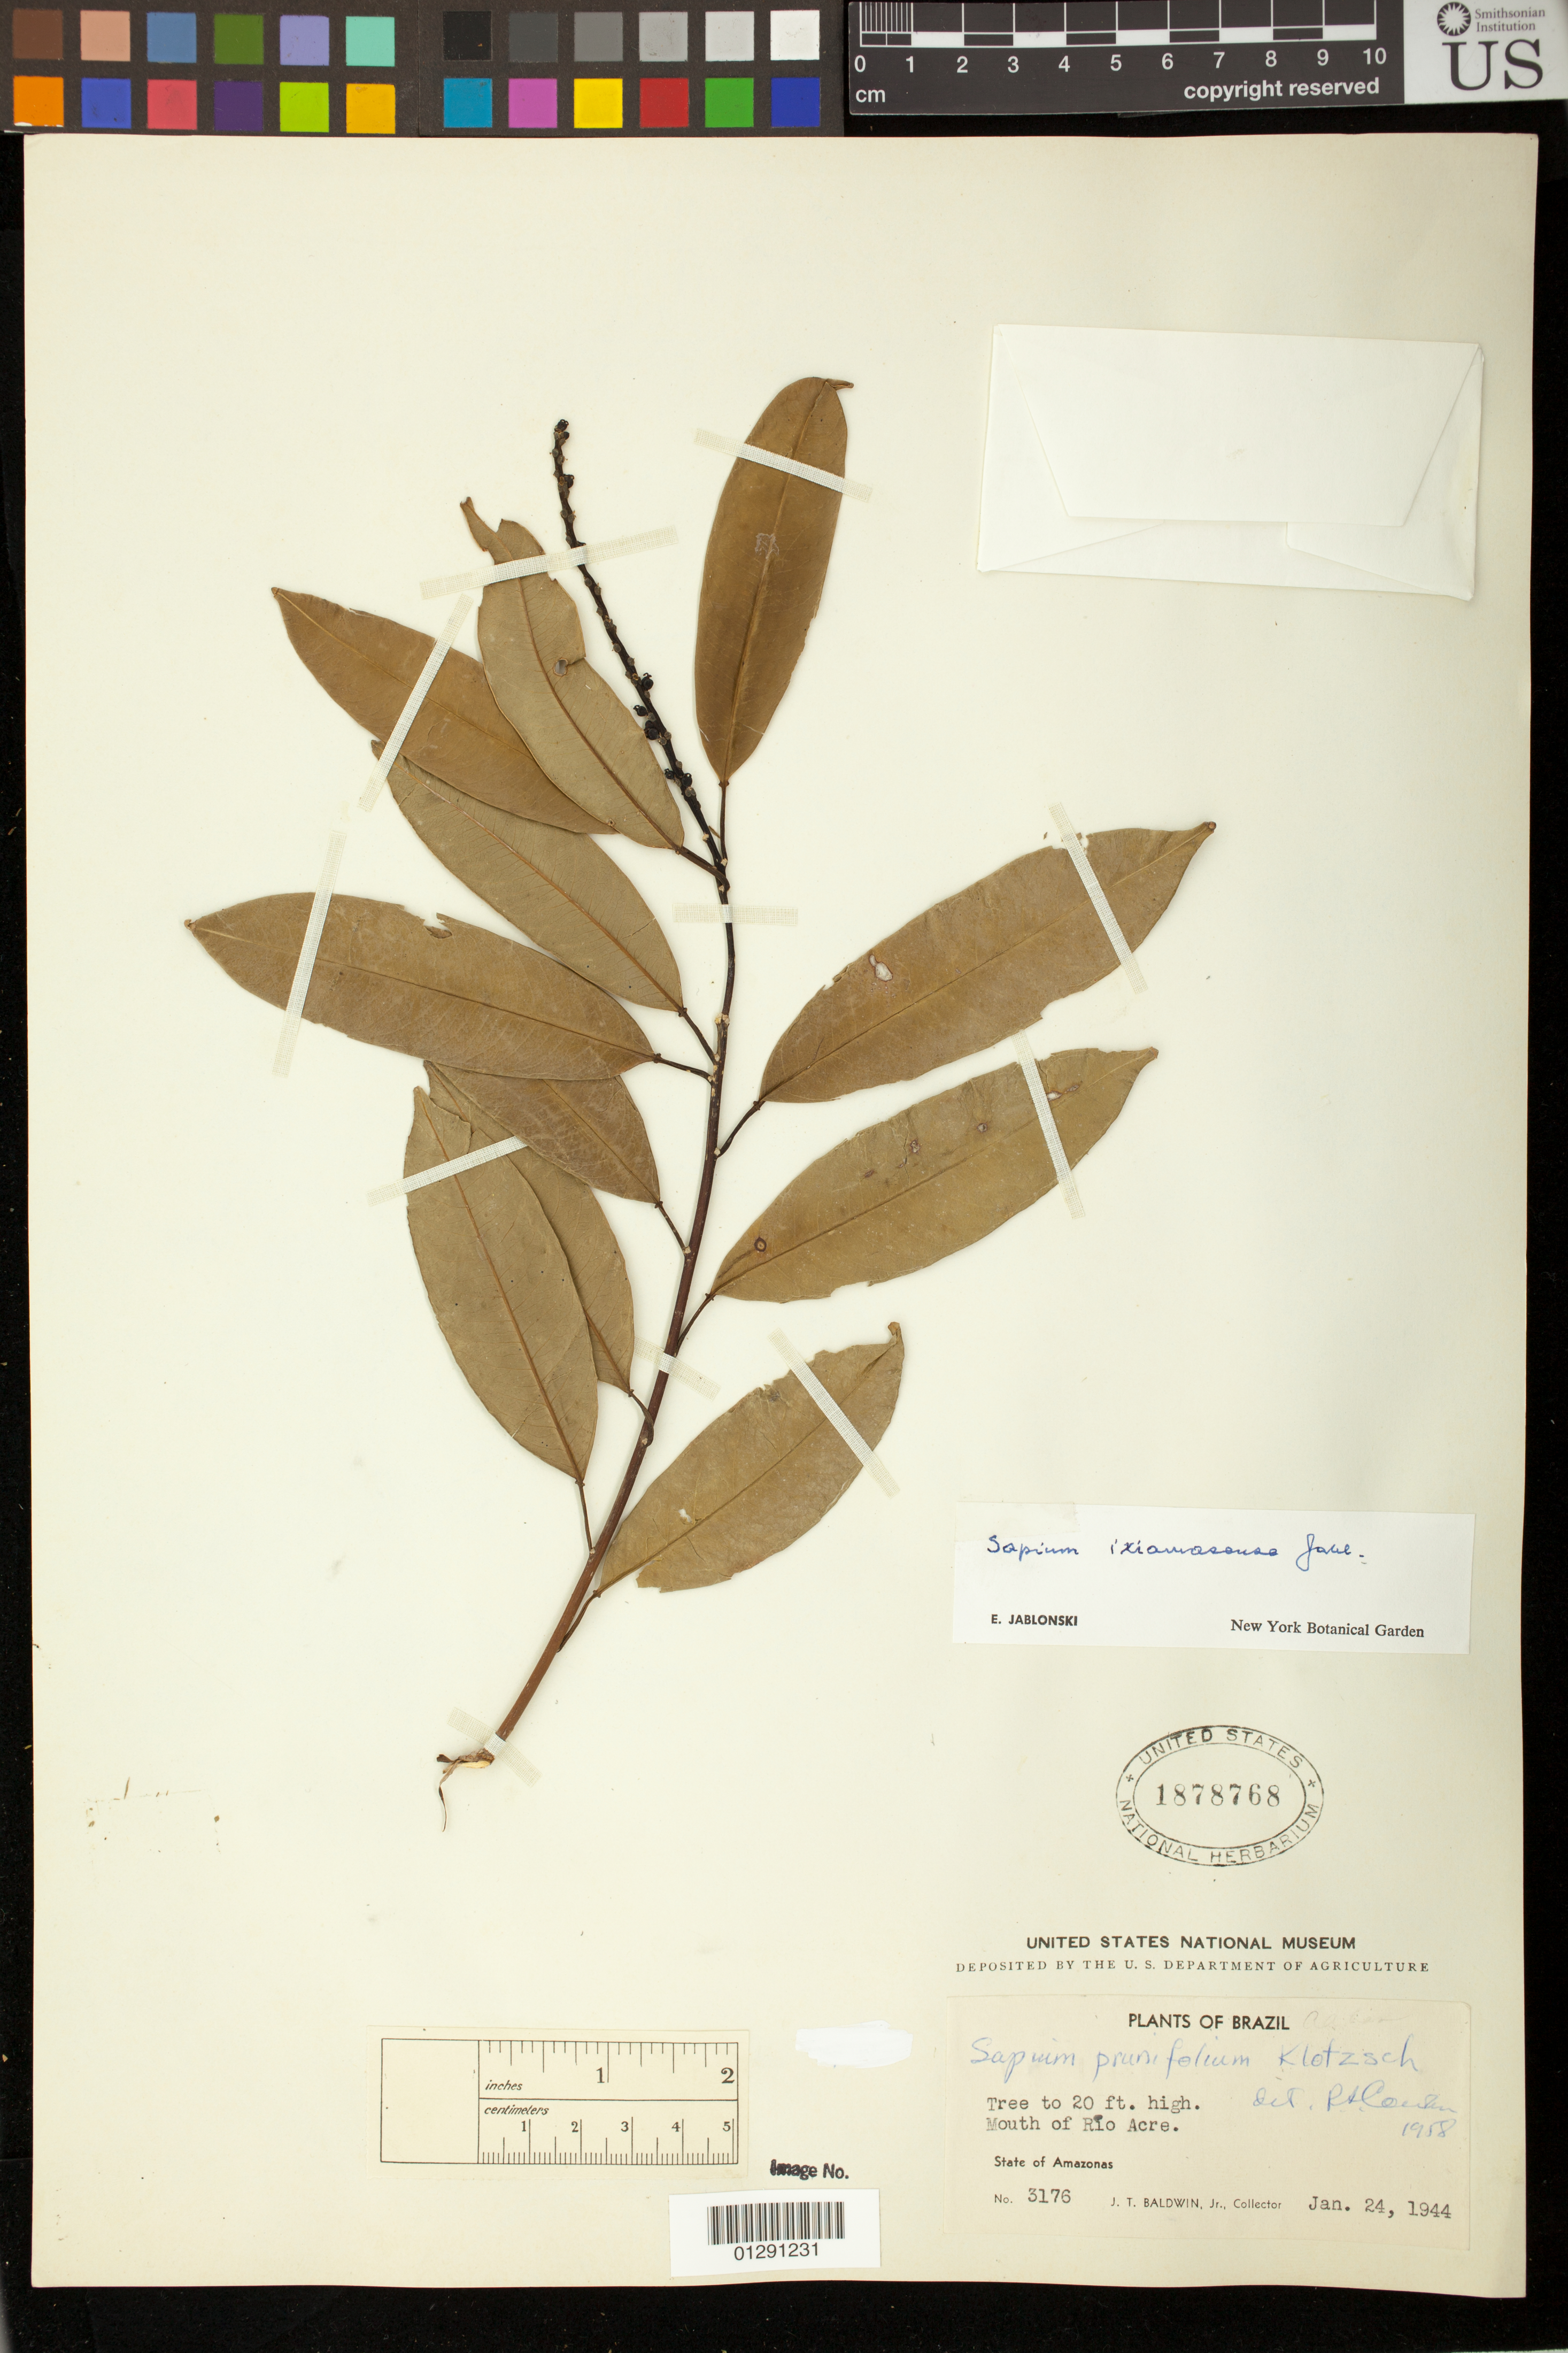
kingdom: Plantae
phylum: Tracheophyta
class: Magnoliopsida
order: Malpighiales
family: Euphorbiaceae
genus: Sapium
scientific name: Sapium glandulatum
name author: (Vell.) Pax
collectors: J. T. Baldwin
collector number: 3176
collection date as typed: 24 Jan 1944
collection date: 1944-01-24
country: Brazil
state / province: Amazonas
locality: Mouth of Rio Acre.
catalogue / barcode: US 1878768